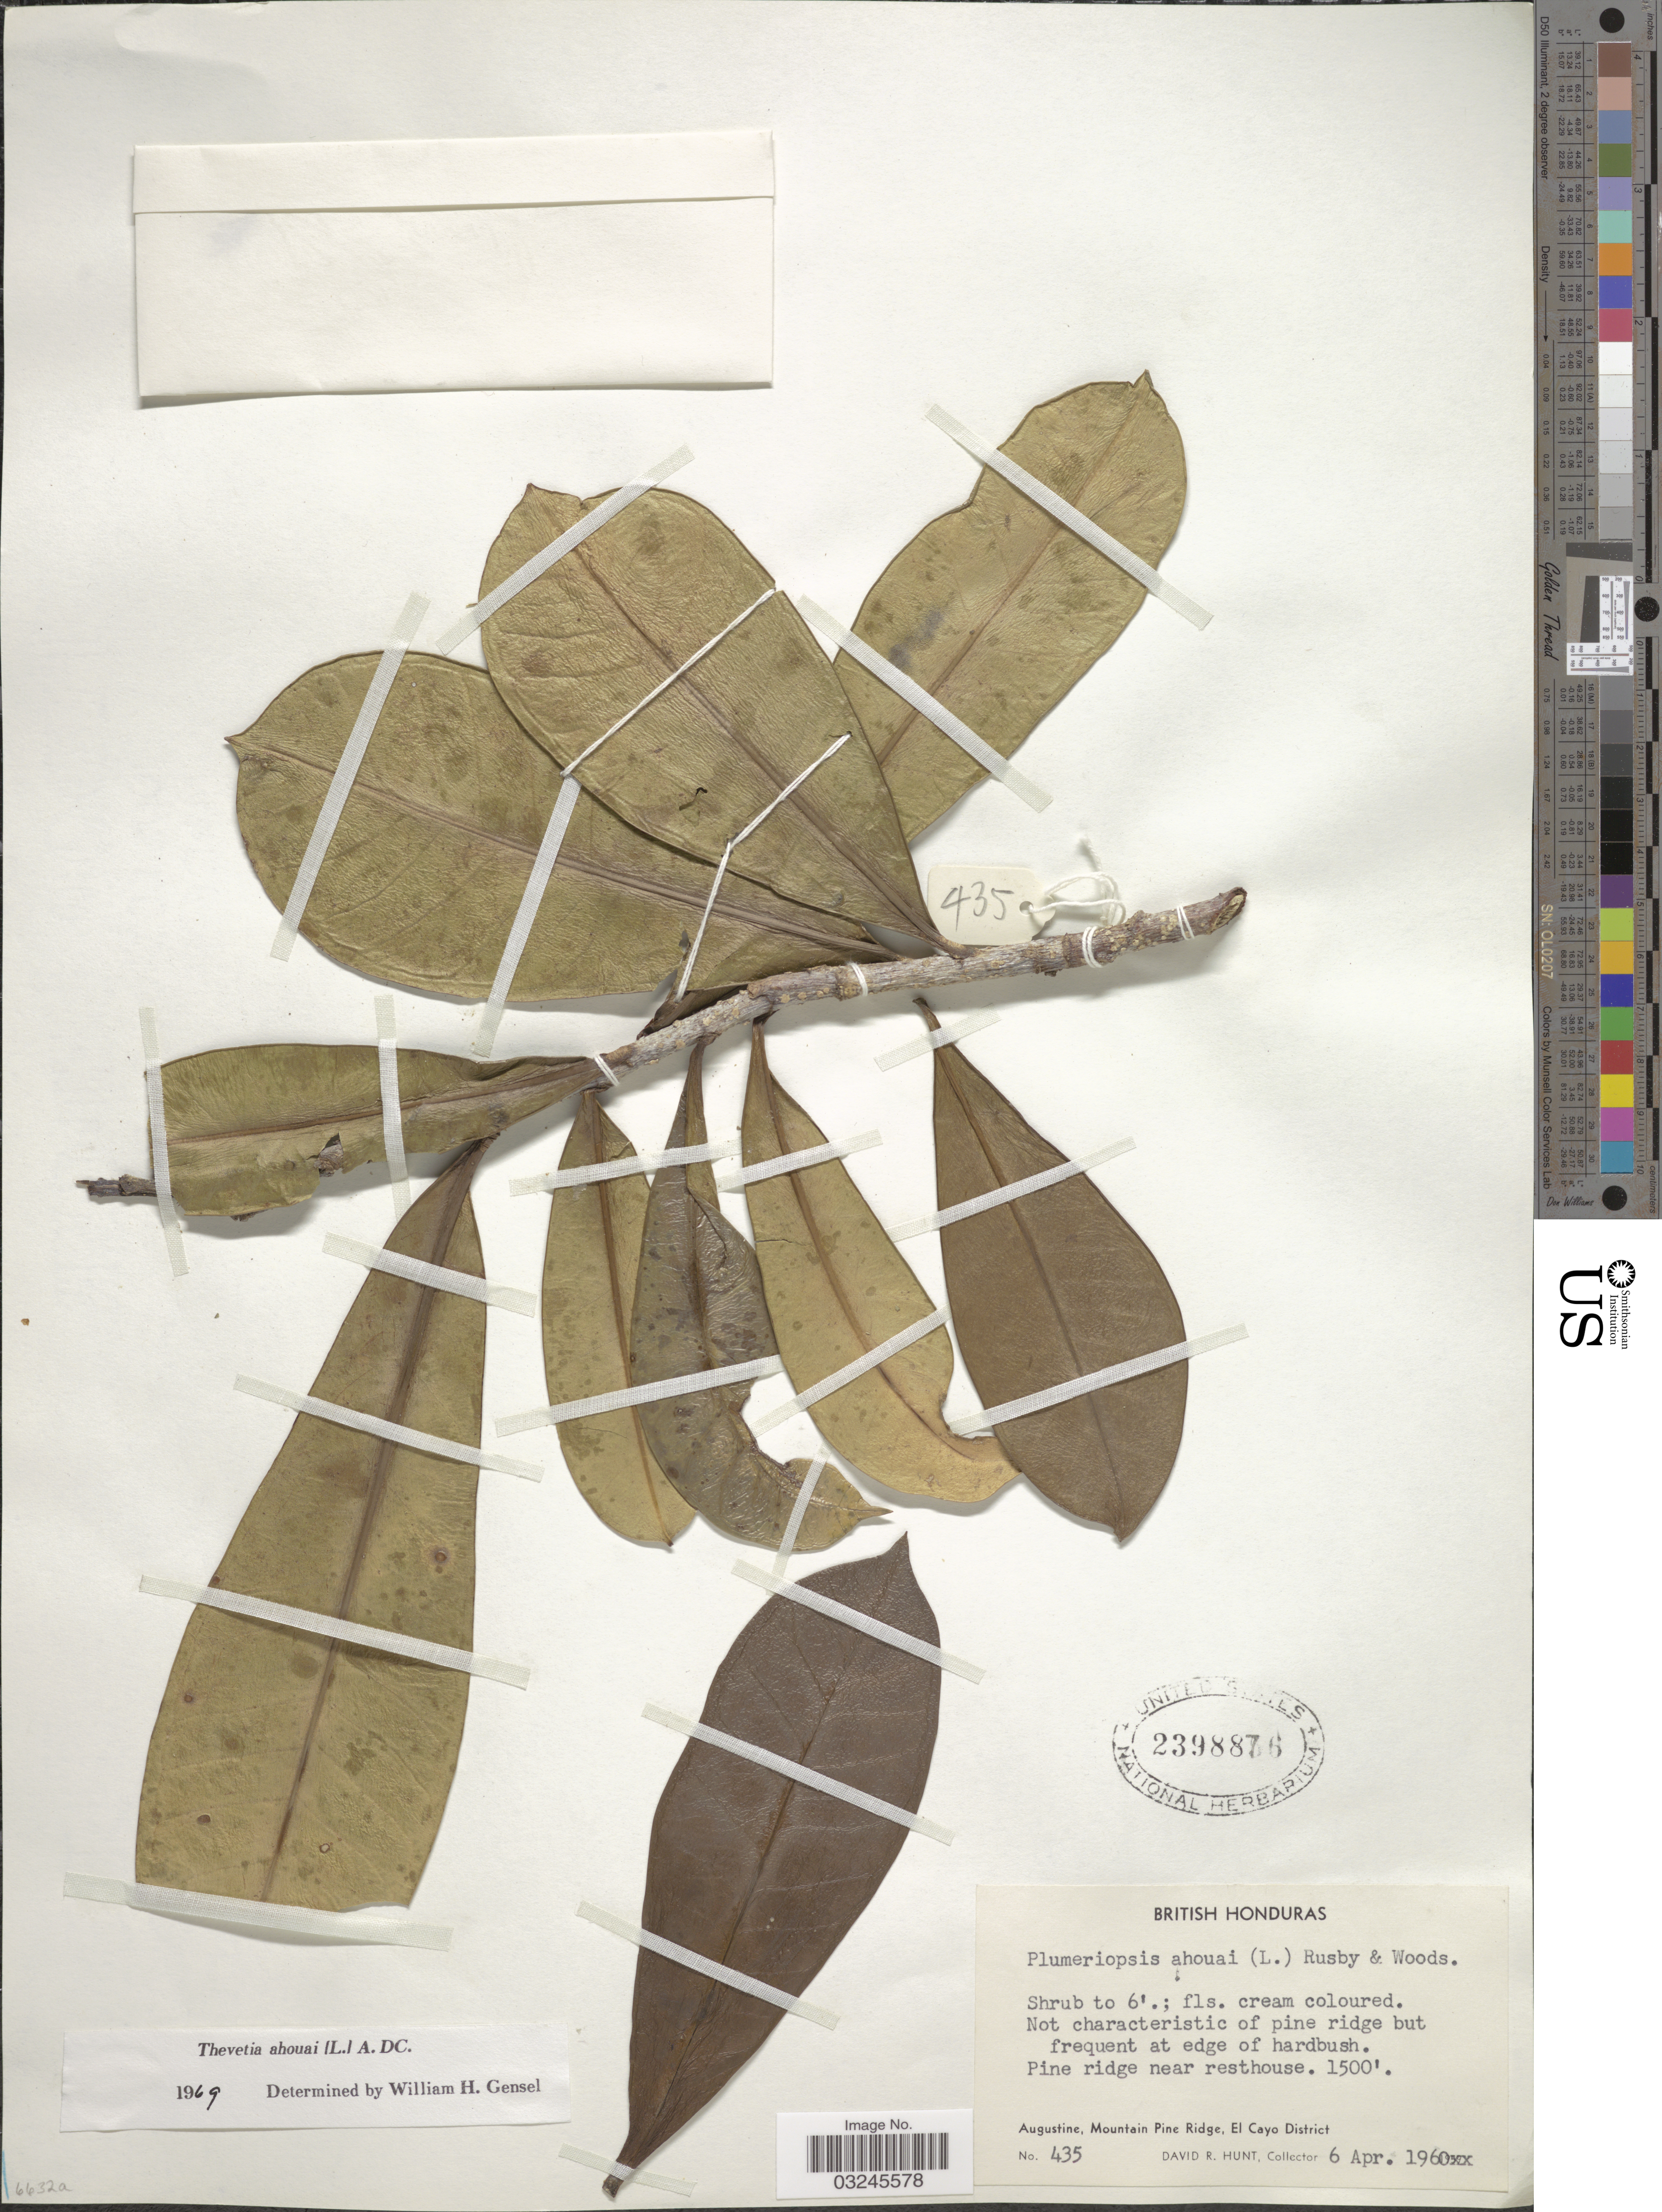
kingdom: Plantae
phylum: Tracheophyta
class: Magnoliopsida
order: Gentianales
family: Apocynaceae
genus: Thevetia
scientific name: Thevetia ahouai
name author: (L.) A. DC.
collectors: D. R. Hunt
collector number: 435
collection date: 1960-04-06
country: Belize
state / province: Cayo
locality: British Honduras. Pine ridge near resthouse. Augustine, Mountain Pine Ridge, El Cayo District.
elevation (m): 457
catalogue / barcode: US 2398876